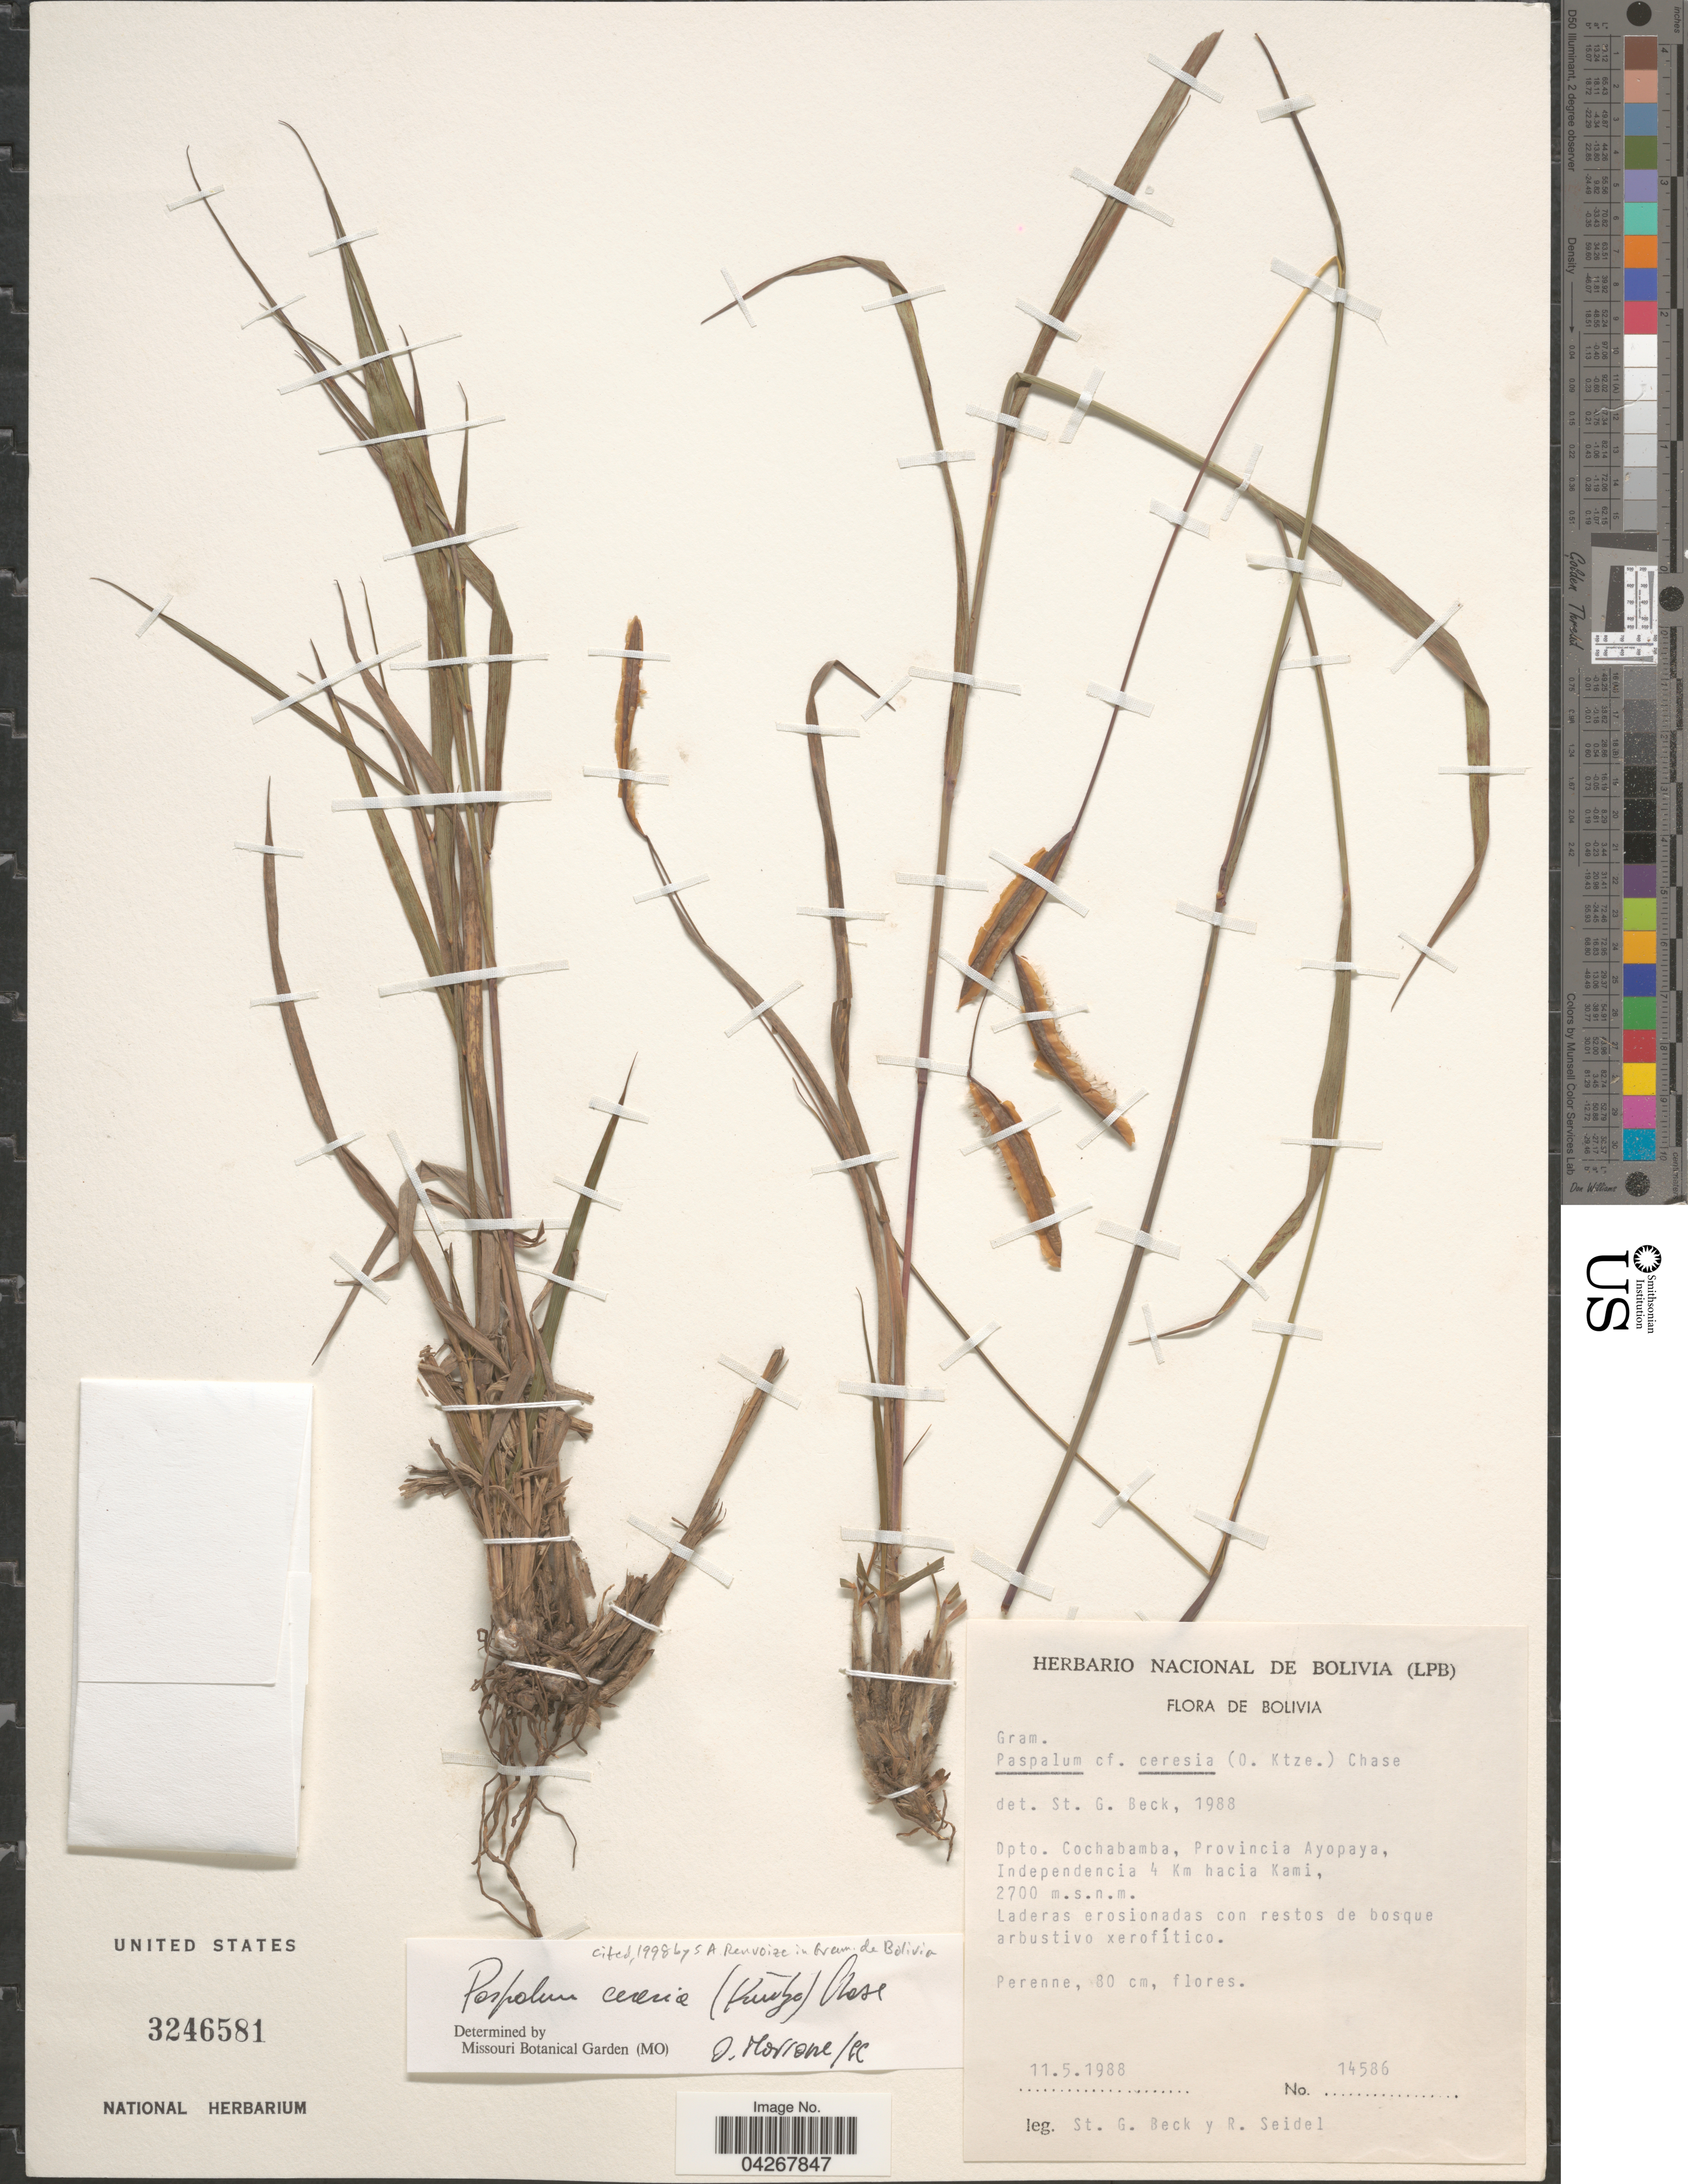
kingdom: Plantae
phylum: Tracheophyta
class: Liliopsida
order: Poales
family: Poaceae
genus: Paspalum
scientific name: Paspalum ceresia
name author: (Kuntze) Chase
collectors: S. G. Beck & R. Seidel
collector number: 14586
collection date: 1988-05-11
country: Bolivia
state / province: Cochabamba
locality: Dpto. Cochabamba, Provincia Ayopaya, Independencia 4 Kmhacia Kami.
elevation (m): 2700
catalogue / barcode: US 3246581